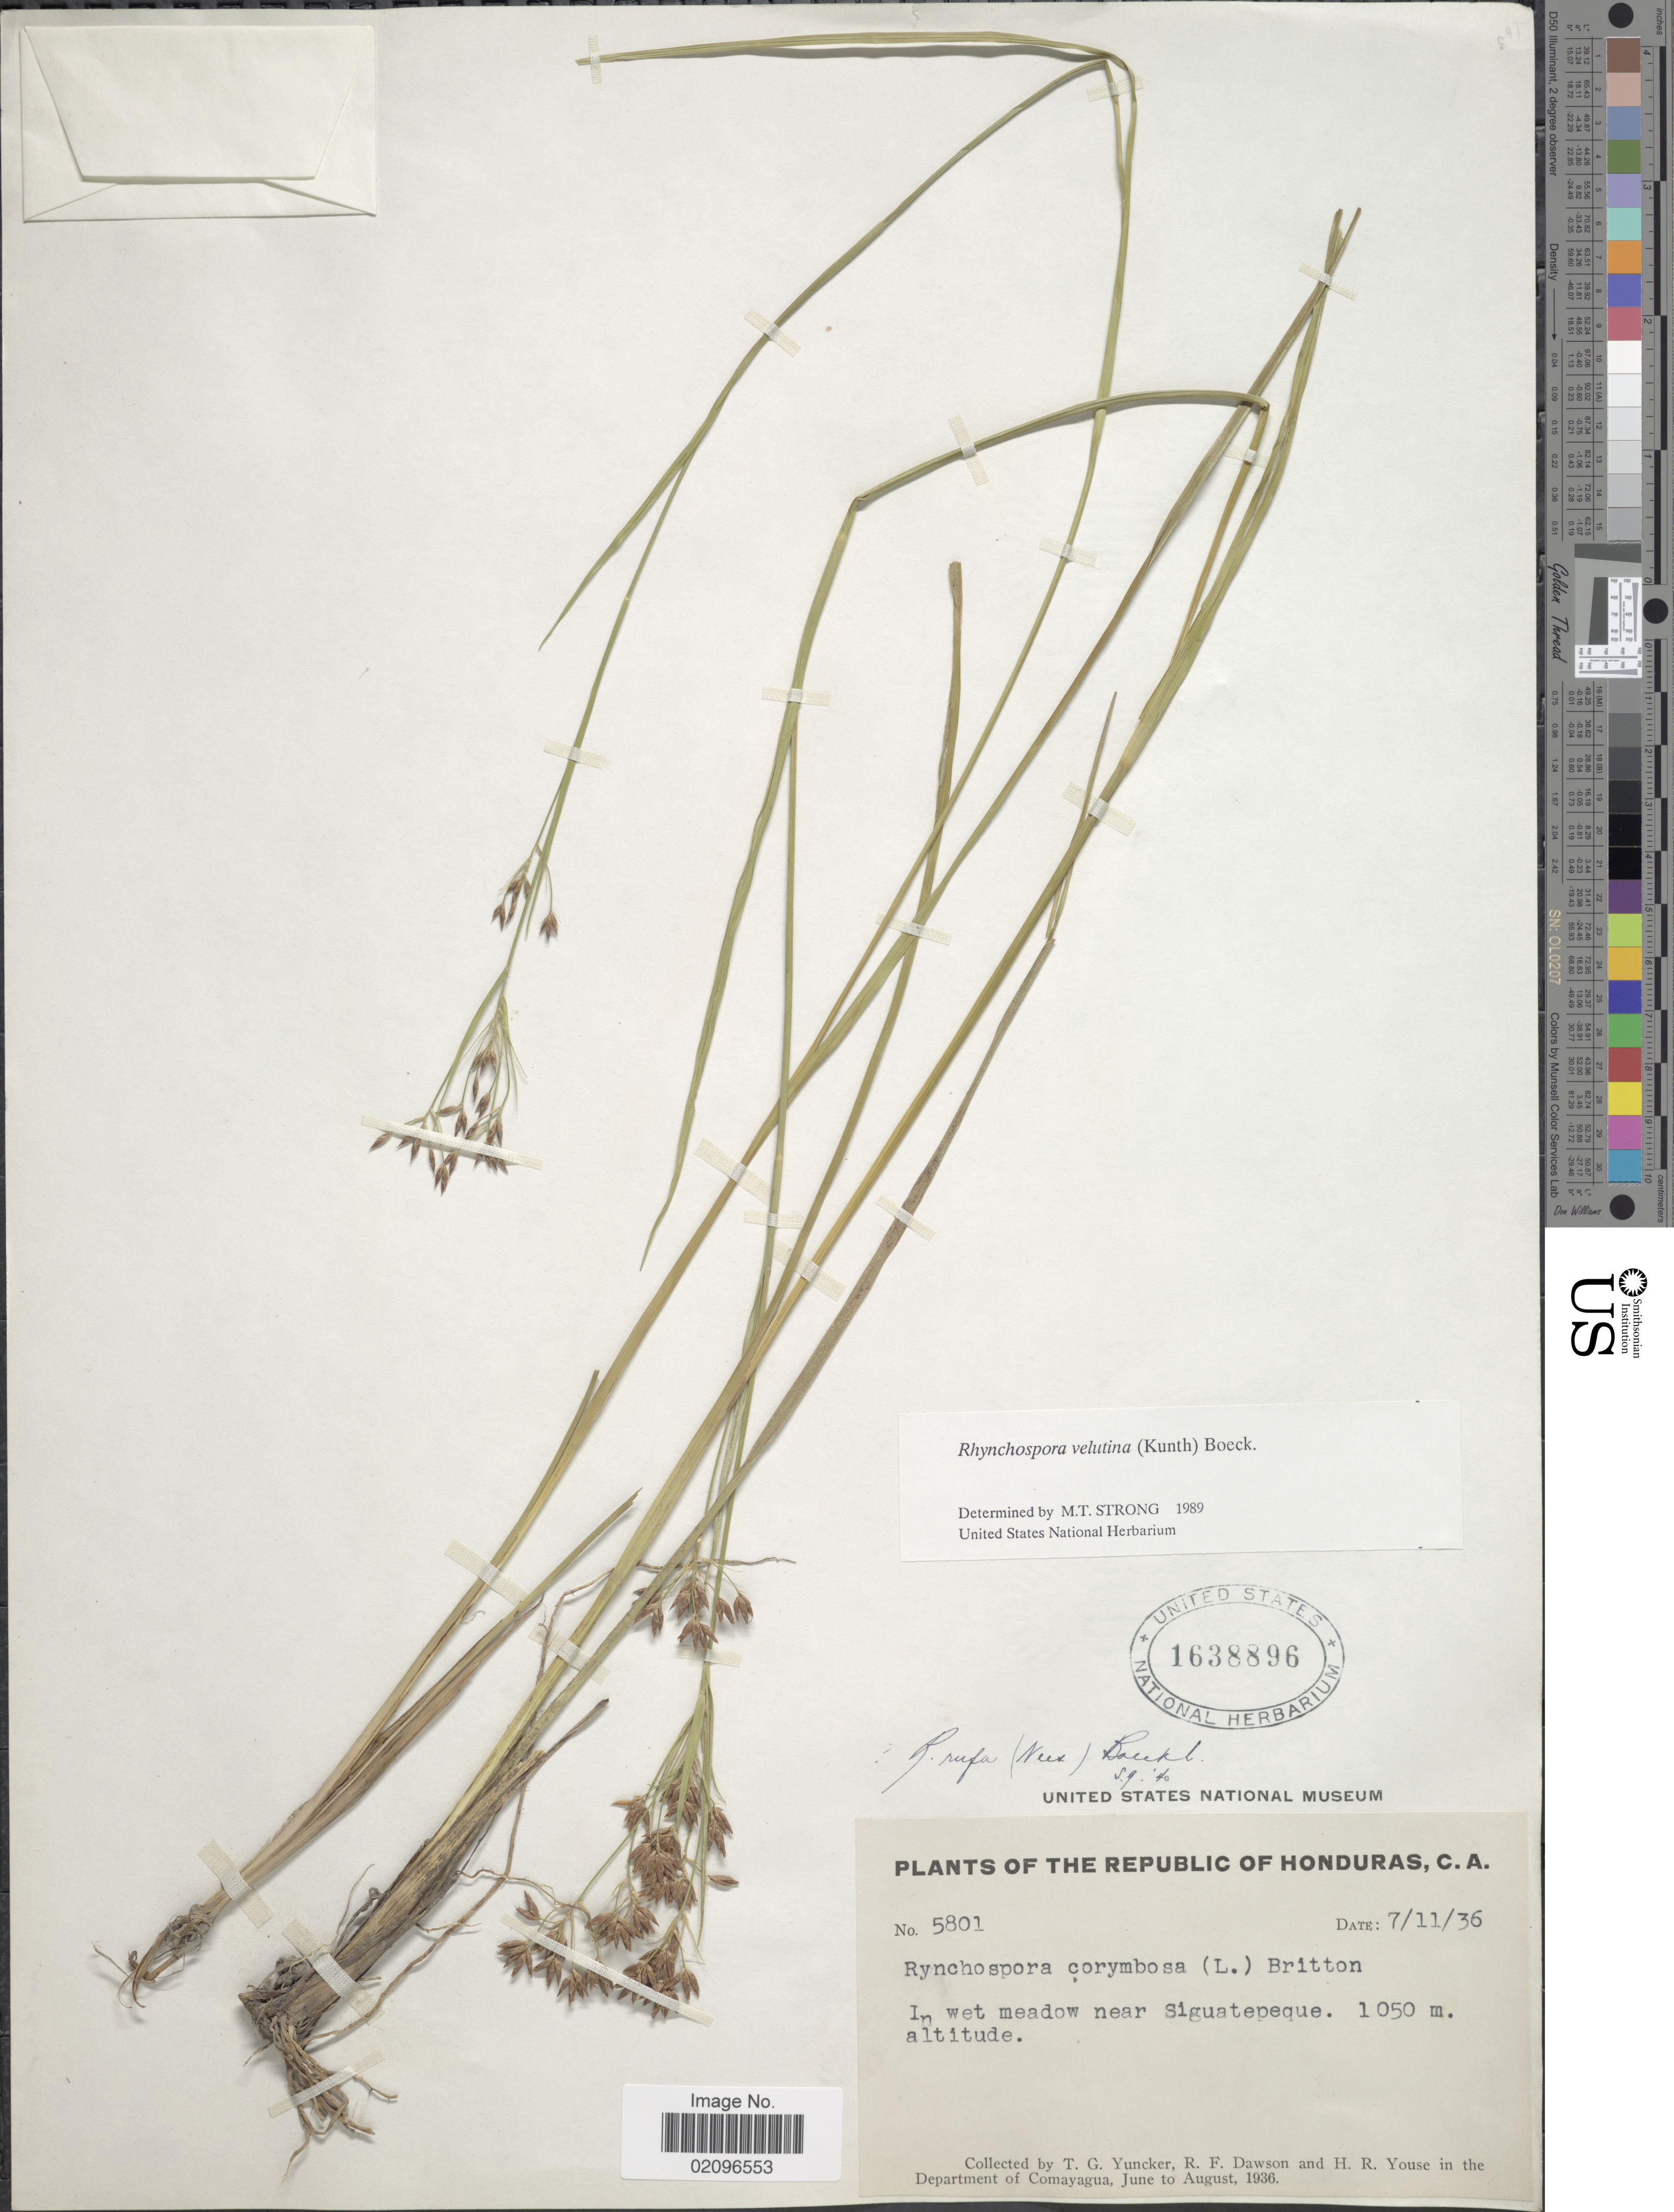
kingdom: Plantae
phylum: Tracheophyta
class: Liliopsida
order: Poales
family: Cyperaceae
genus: Rhynchospora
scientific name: Rhynchospora velutina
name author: (Kunth) Boeckeler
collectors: T. G. Yuncker, R. F. Dawson & H. Youse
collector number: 5801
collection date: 1936-11-07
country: Honduras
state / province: Comayagua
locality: Republic of Honduras, In wet meadow near Siguatepeque.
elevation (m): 1050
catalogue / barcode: US 1638896